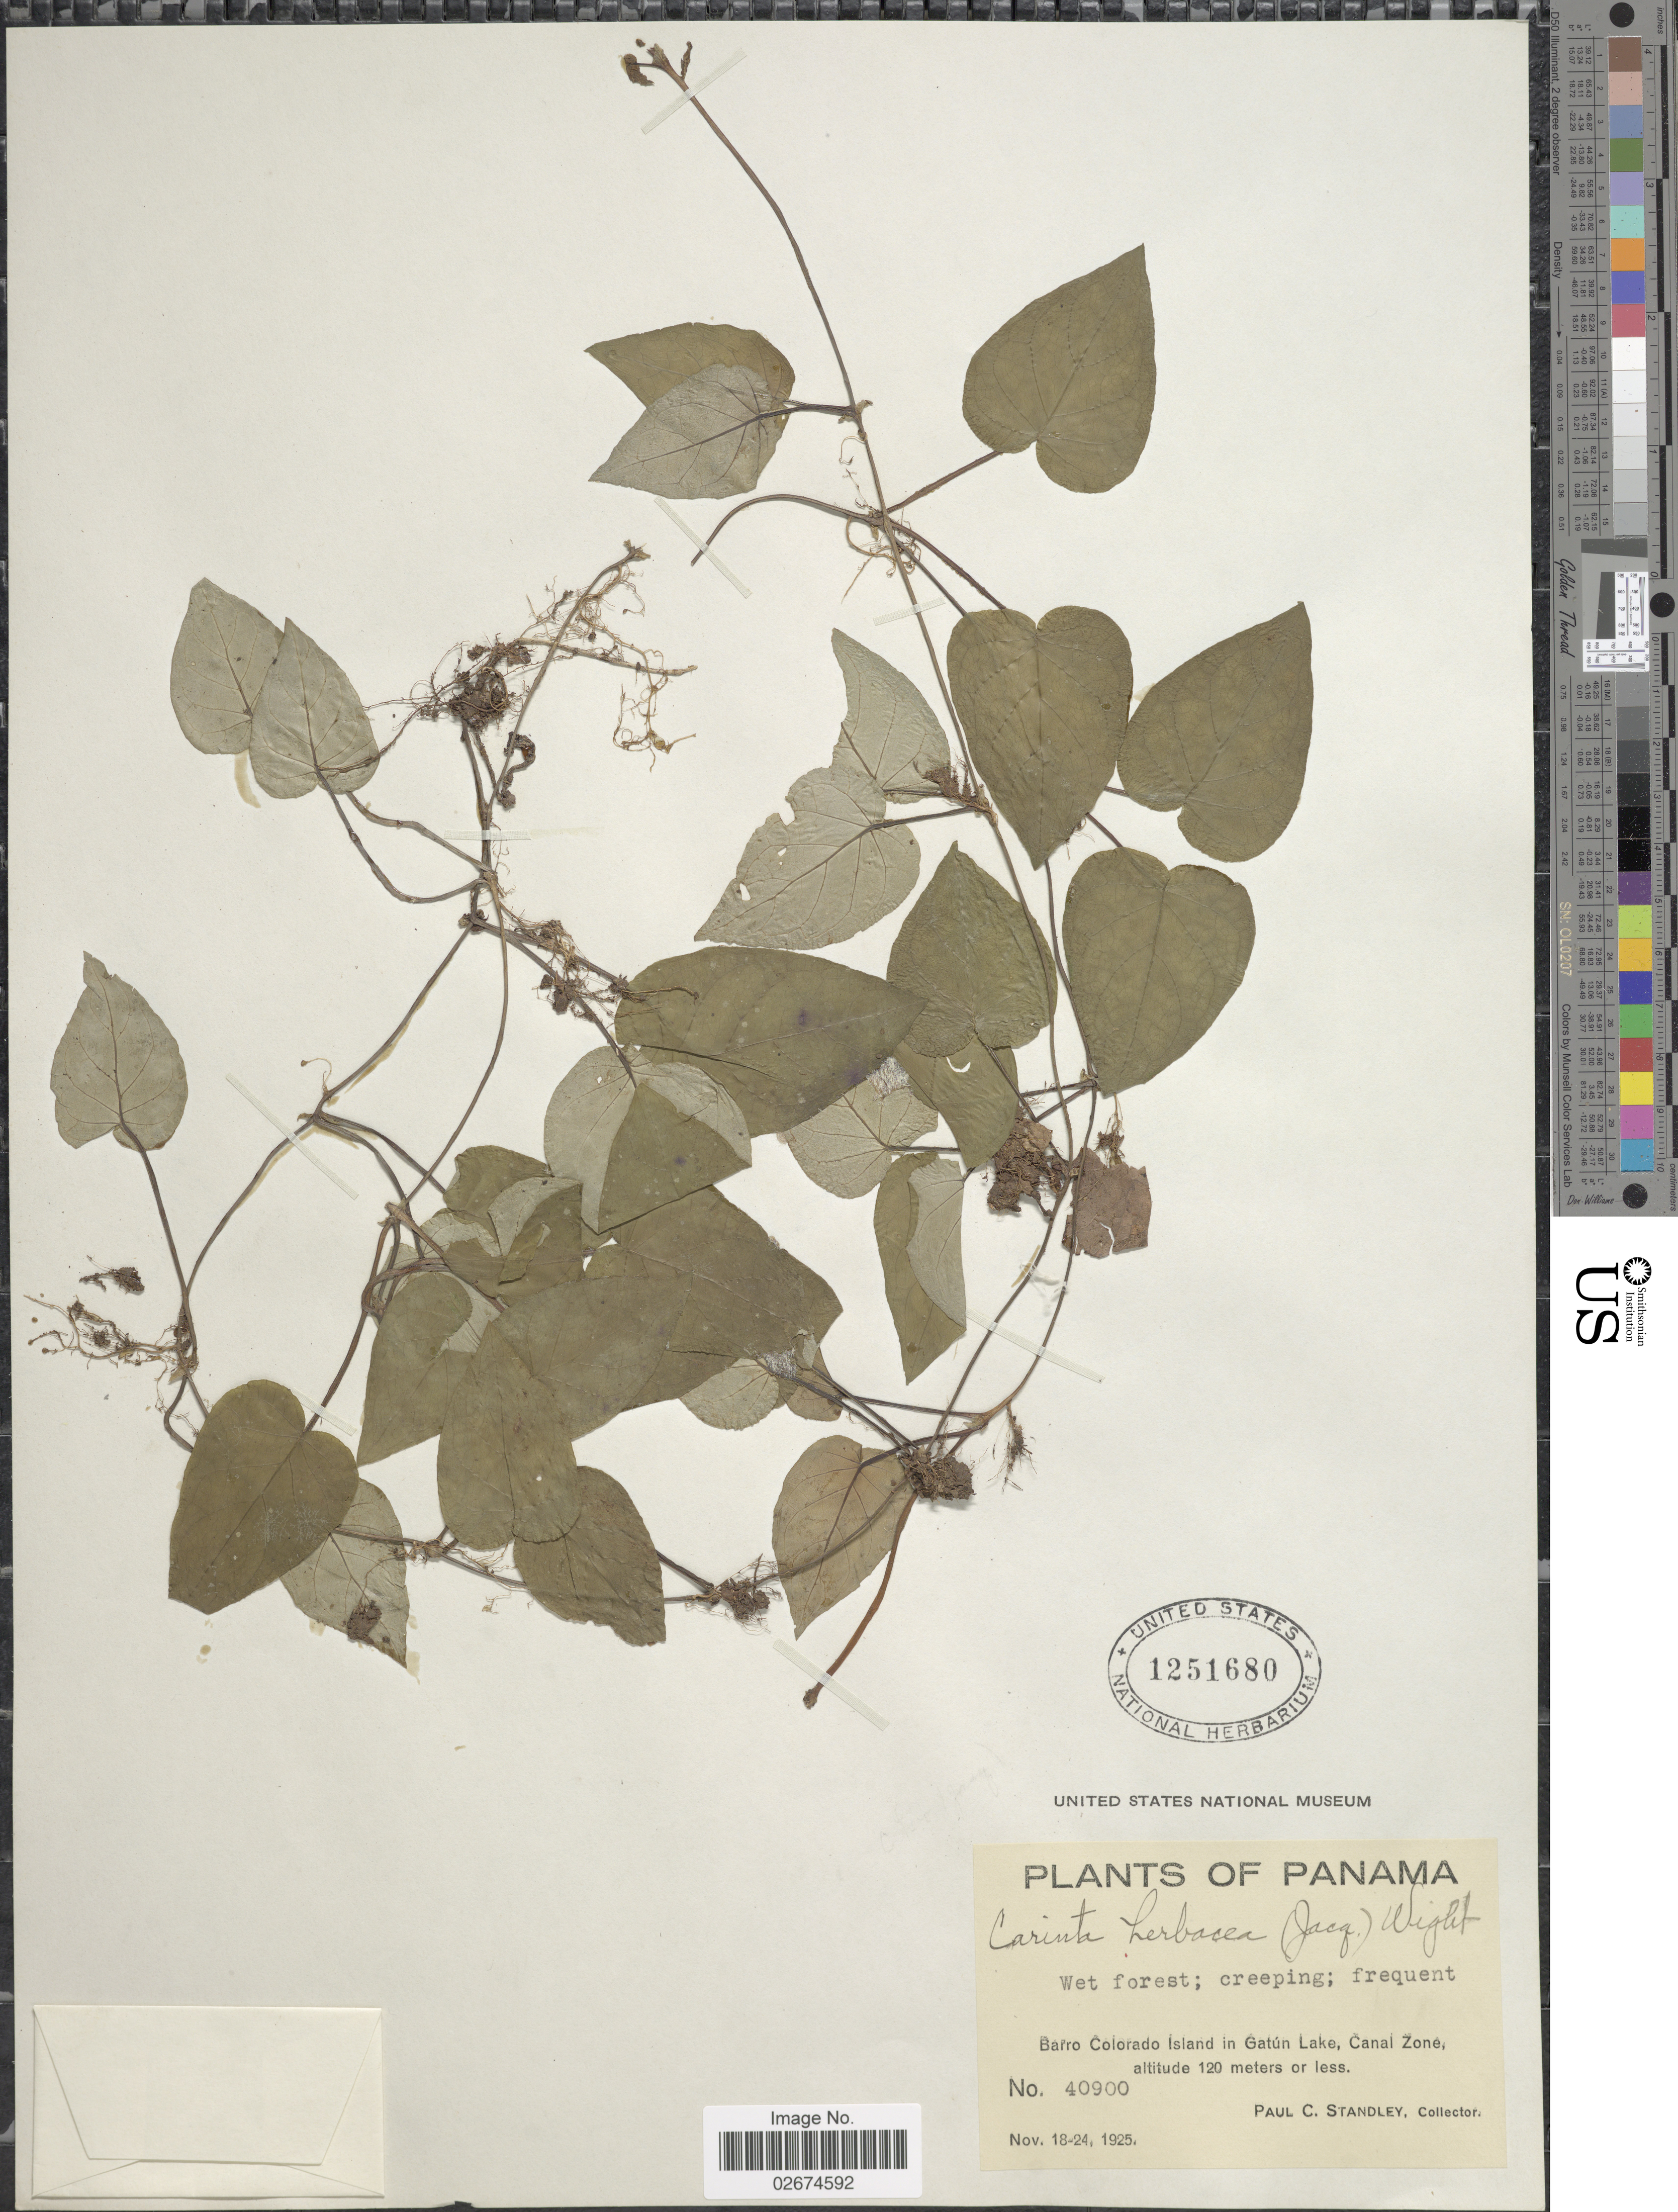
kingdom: Plantae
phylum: Tracheophyta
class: Magnoliopsida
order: Gentianales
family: Rubiaceae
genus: Geophila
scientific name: Geophila herbacea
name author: (Jacq.) K. Schum.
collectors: P. C. Standley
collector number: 40900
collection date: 1925-11-18/1925-11-24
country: Panama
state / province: Panamá Oeste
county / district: Canal Zone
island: Barro Colorado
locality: Barro Colorado Islandin Gatun Lake, Canal Zone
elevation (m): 120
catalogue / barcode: US 1251680